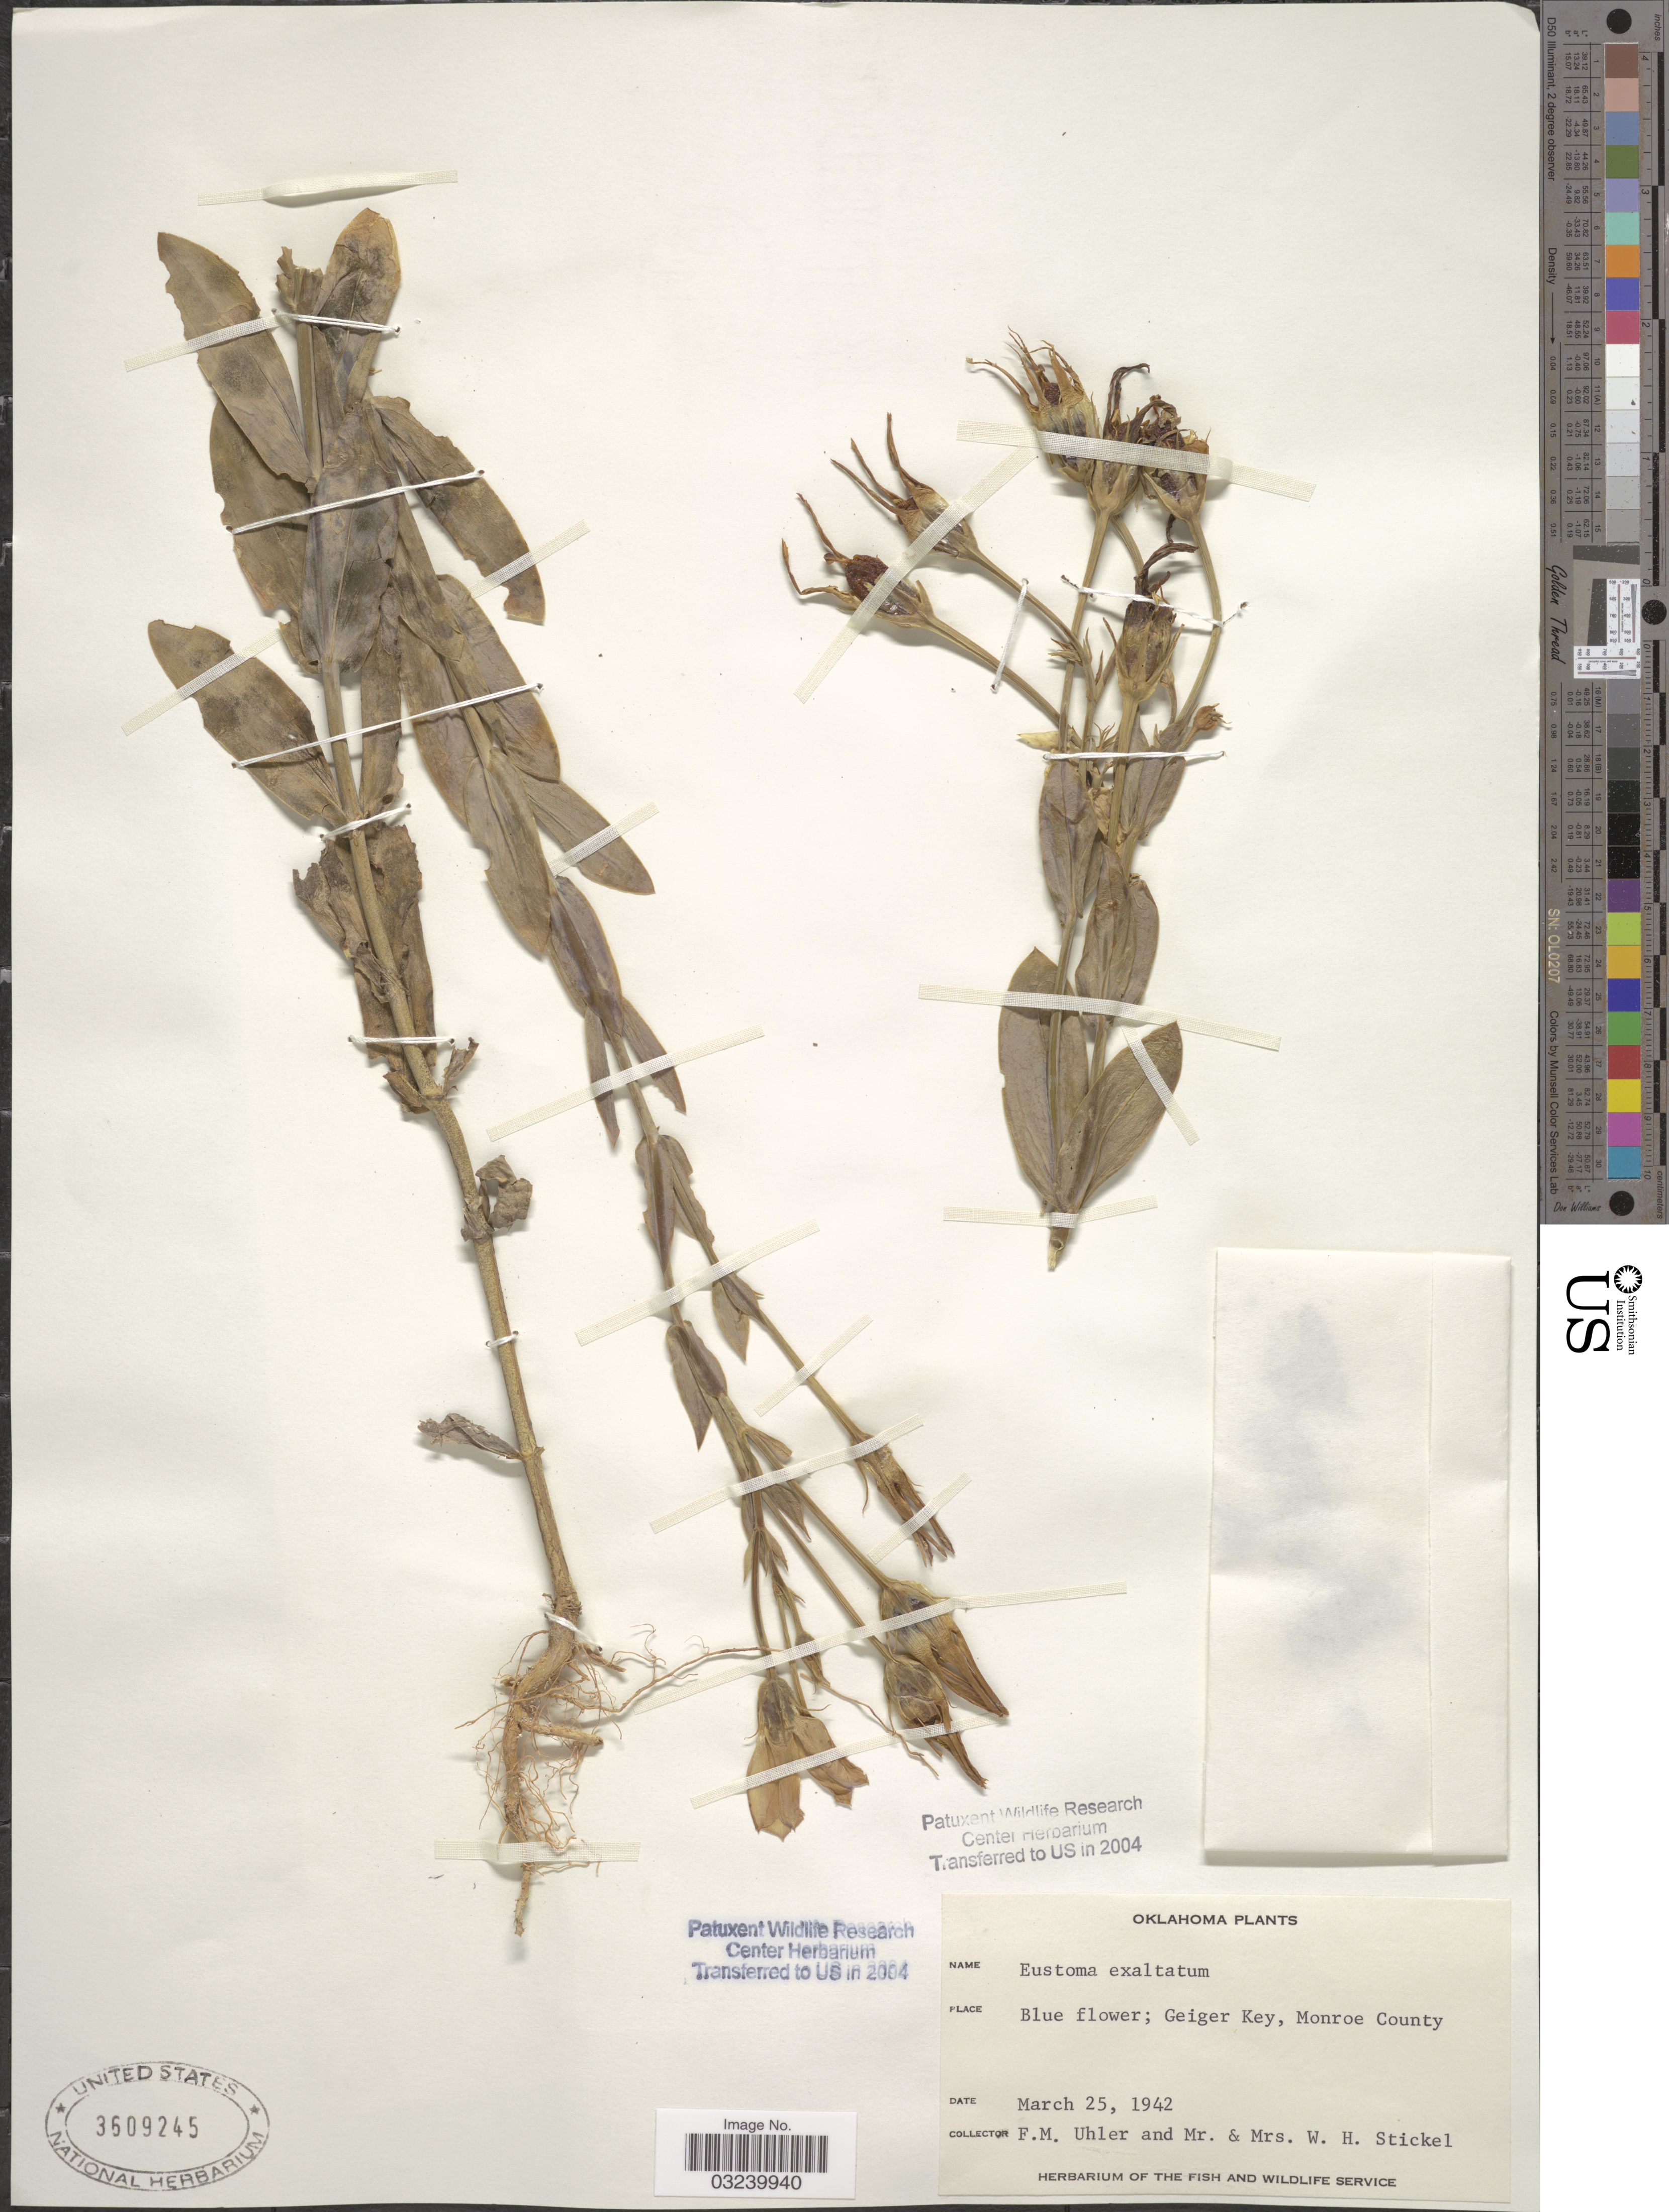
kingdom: Plantae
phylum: Tracheophyta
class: Magnoliopsida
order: Gentianales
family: Gentianaceae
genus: Eustoma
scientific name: Eustoma exaltatum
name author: (L.) Salisb. ex Don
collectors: F. M. Uhler, W. Stickel & W. Stickel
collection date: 1942-03-25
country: United States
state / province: Oklahoma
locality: Blue flower; Geiger Key, Monroe County.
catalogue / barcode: US 3609245